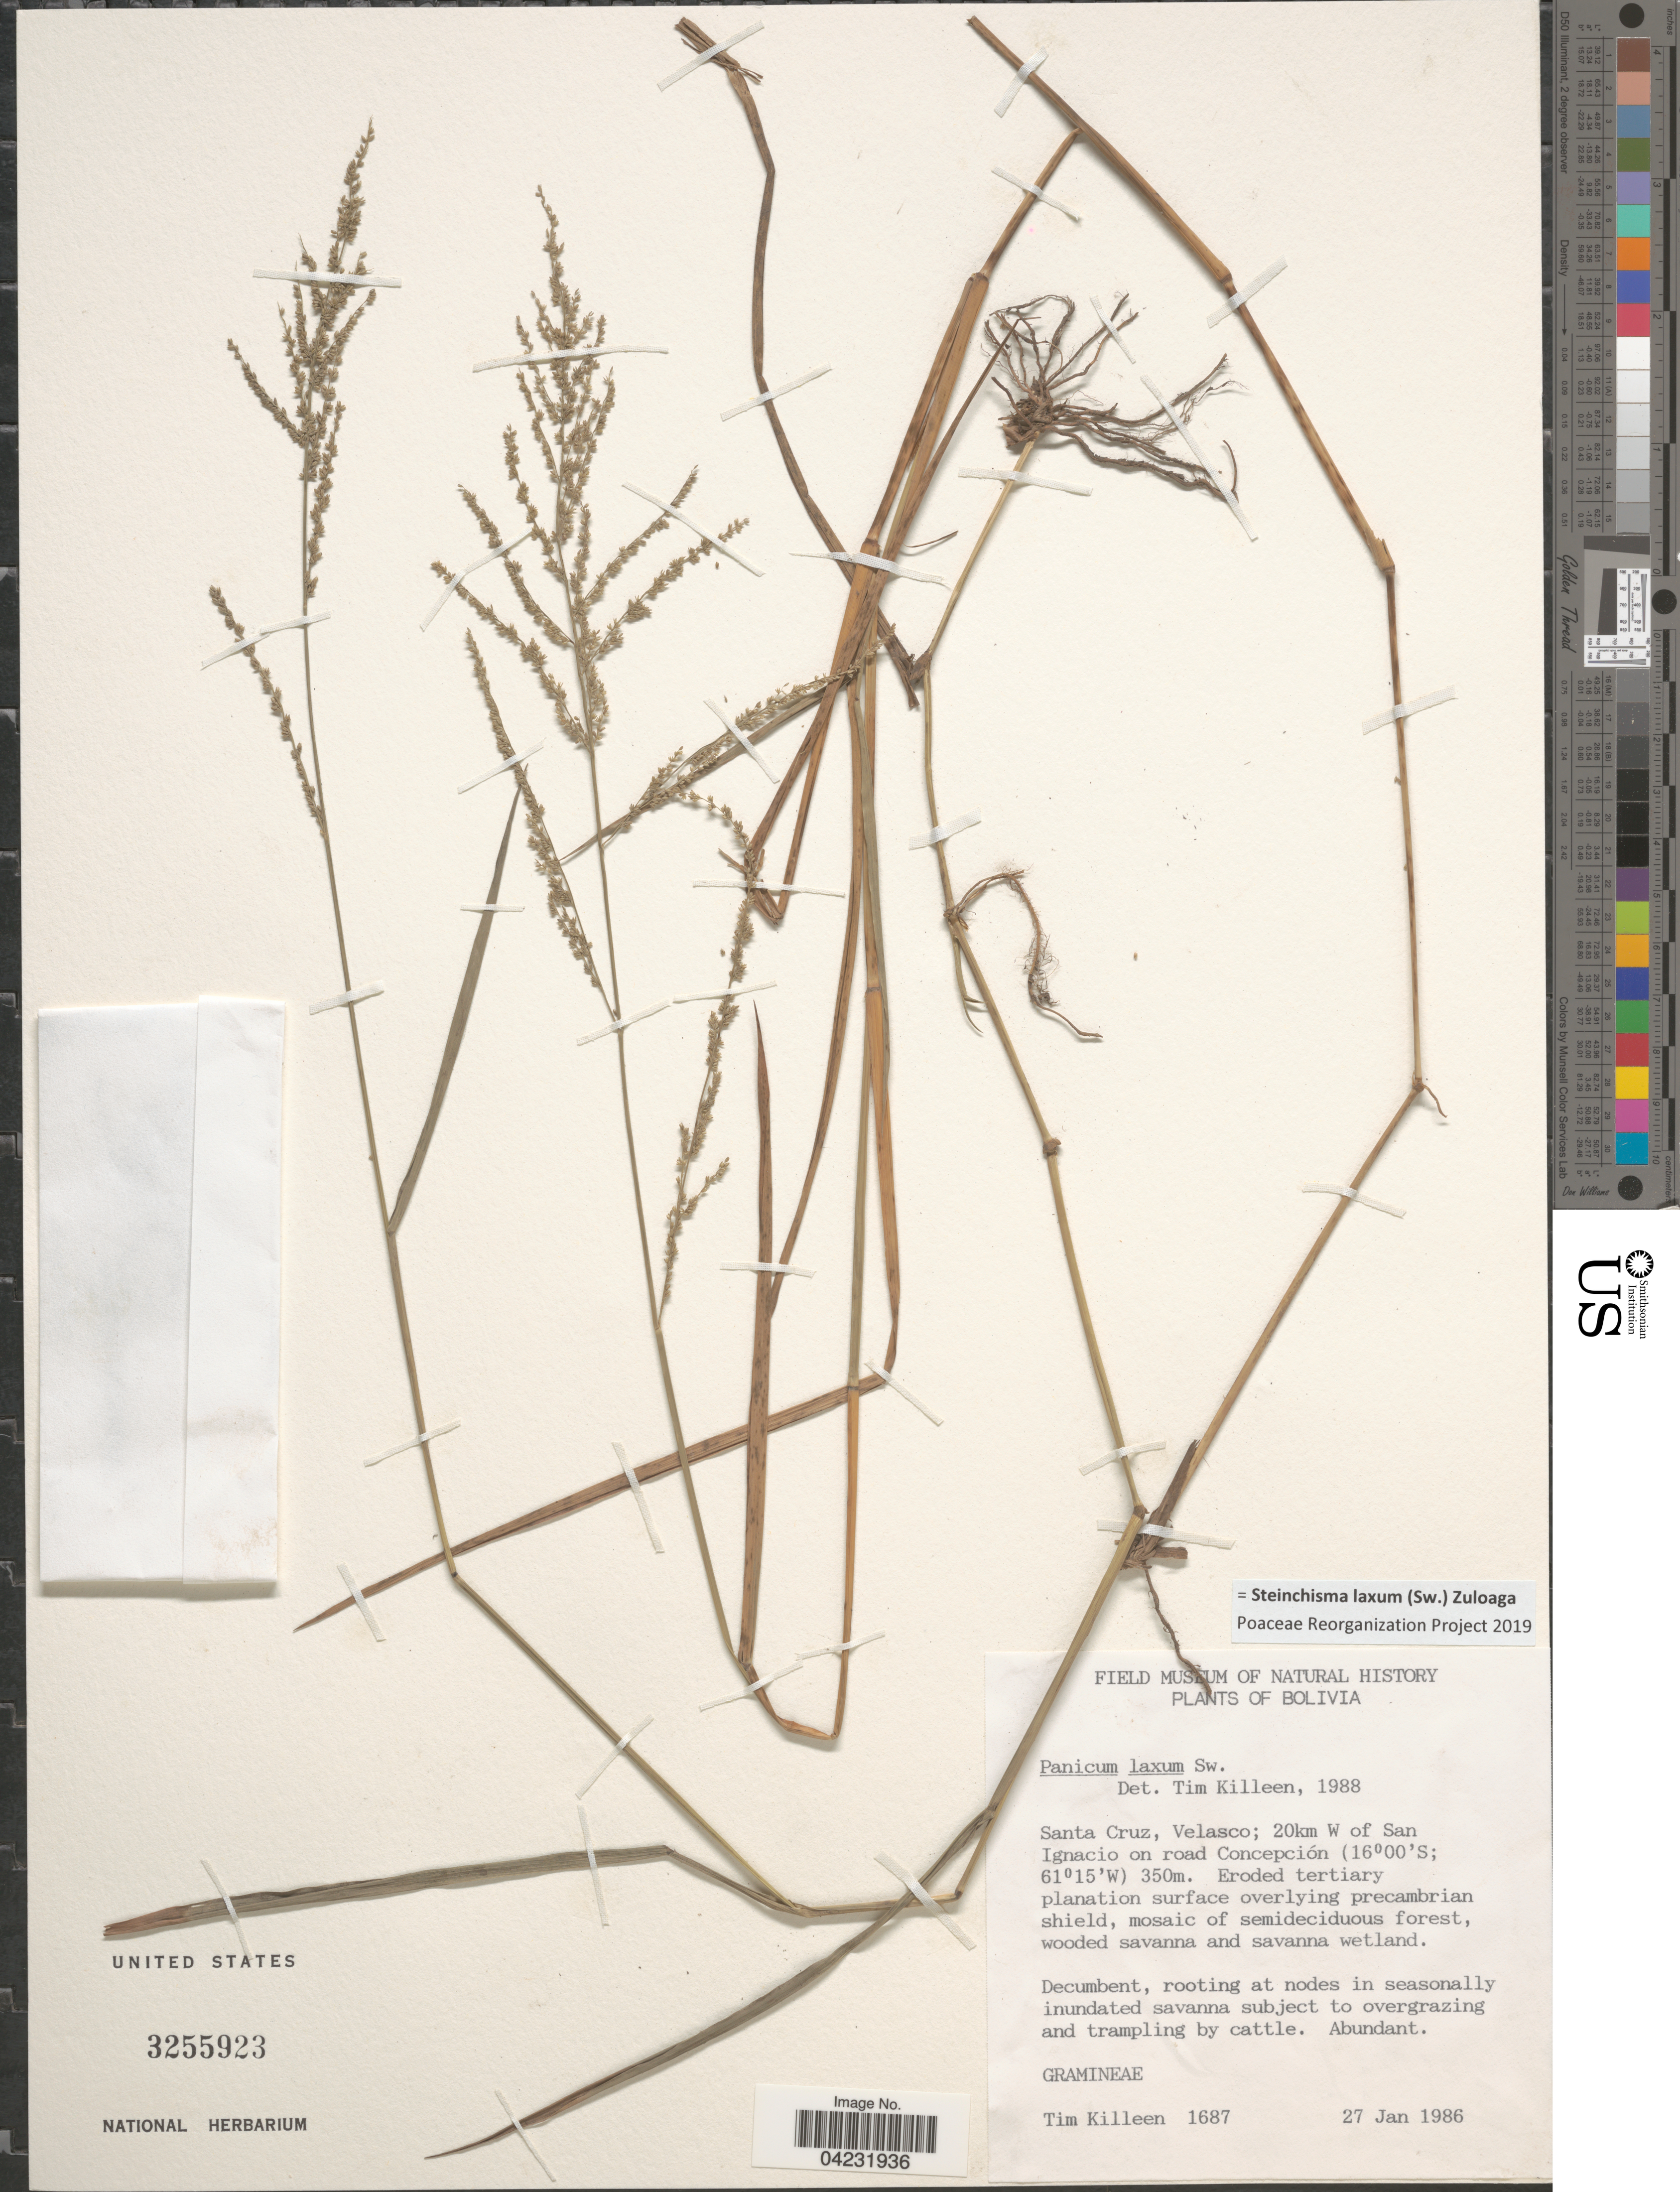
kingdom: Plantae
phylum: Tracheophyta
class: Liliopsida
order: Poales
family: Poaceae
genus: Steinchisma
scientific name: Steinchisma laxum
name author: (Sw.) Zuloaga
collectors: T. J. Killeen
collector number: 1687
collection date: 1986-01-27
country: Bolivia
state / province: Santa Cruz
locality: Velasco; 20km W of San Ignacio on road Concepción.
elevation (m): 350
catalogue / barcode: US 3255923